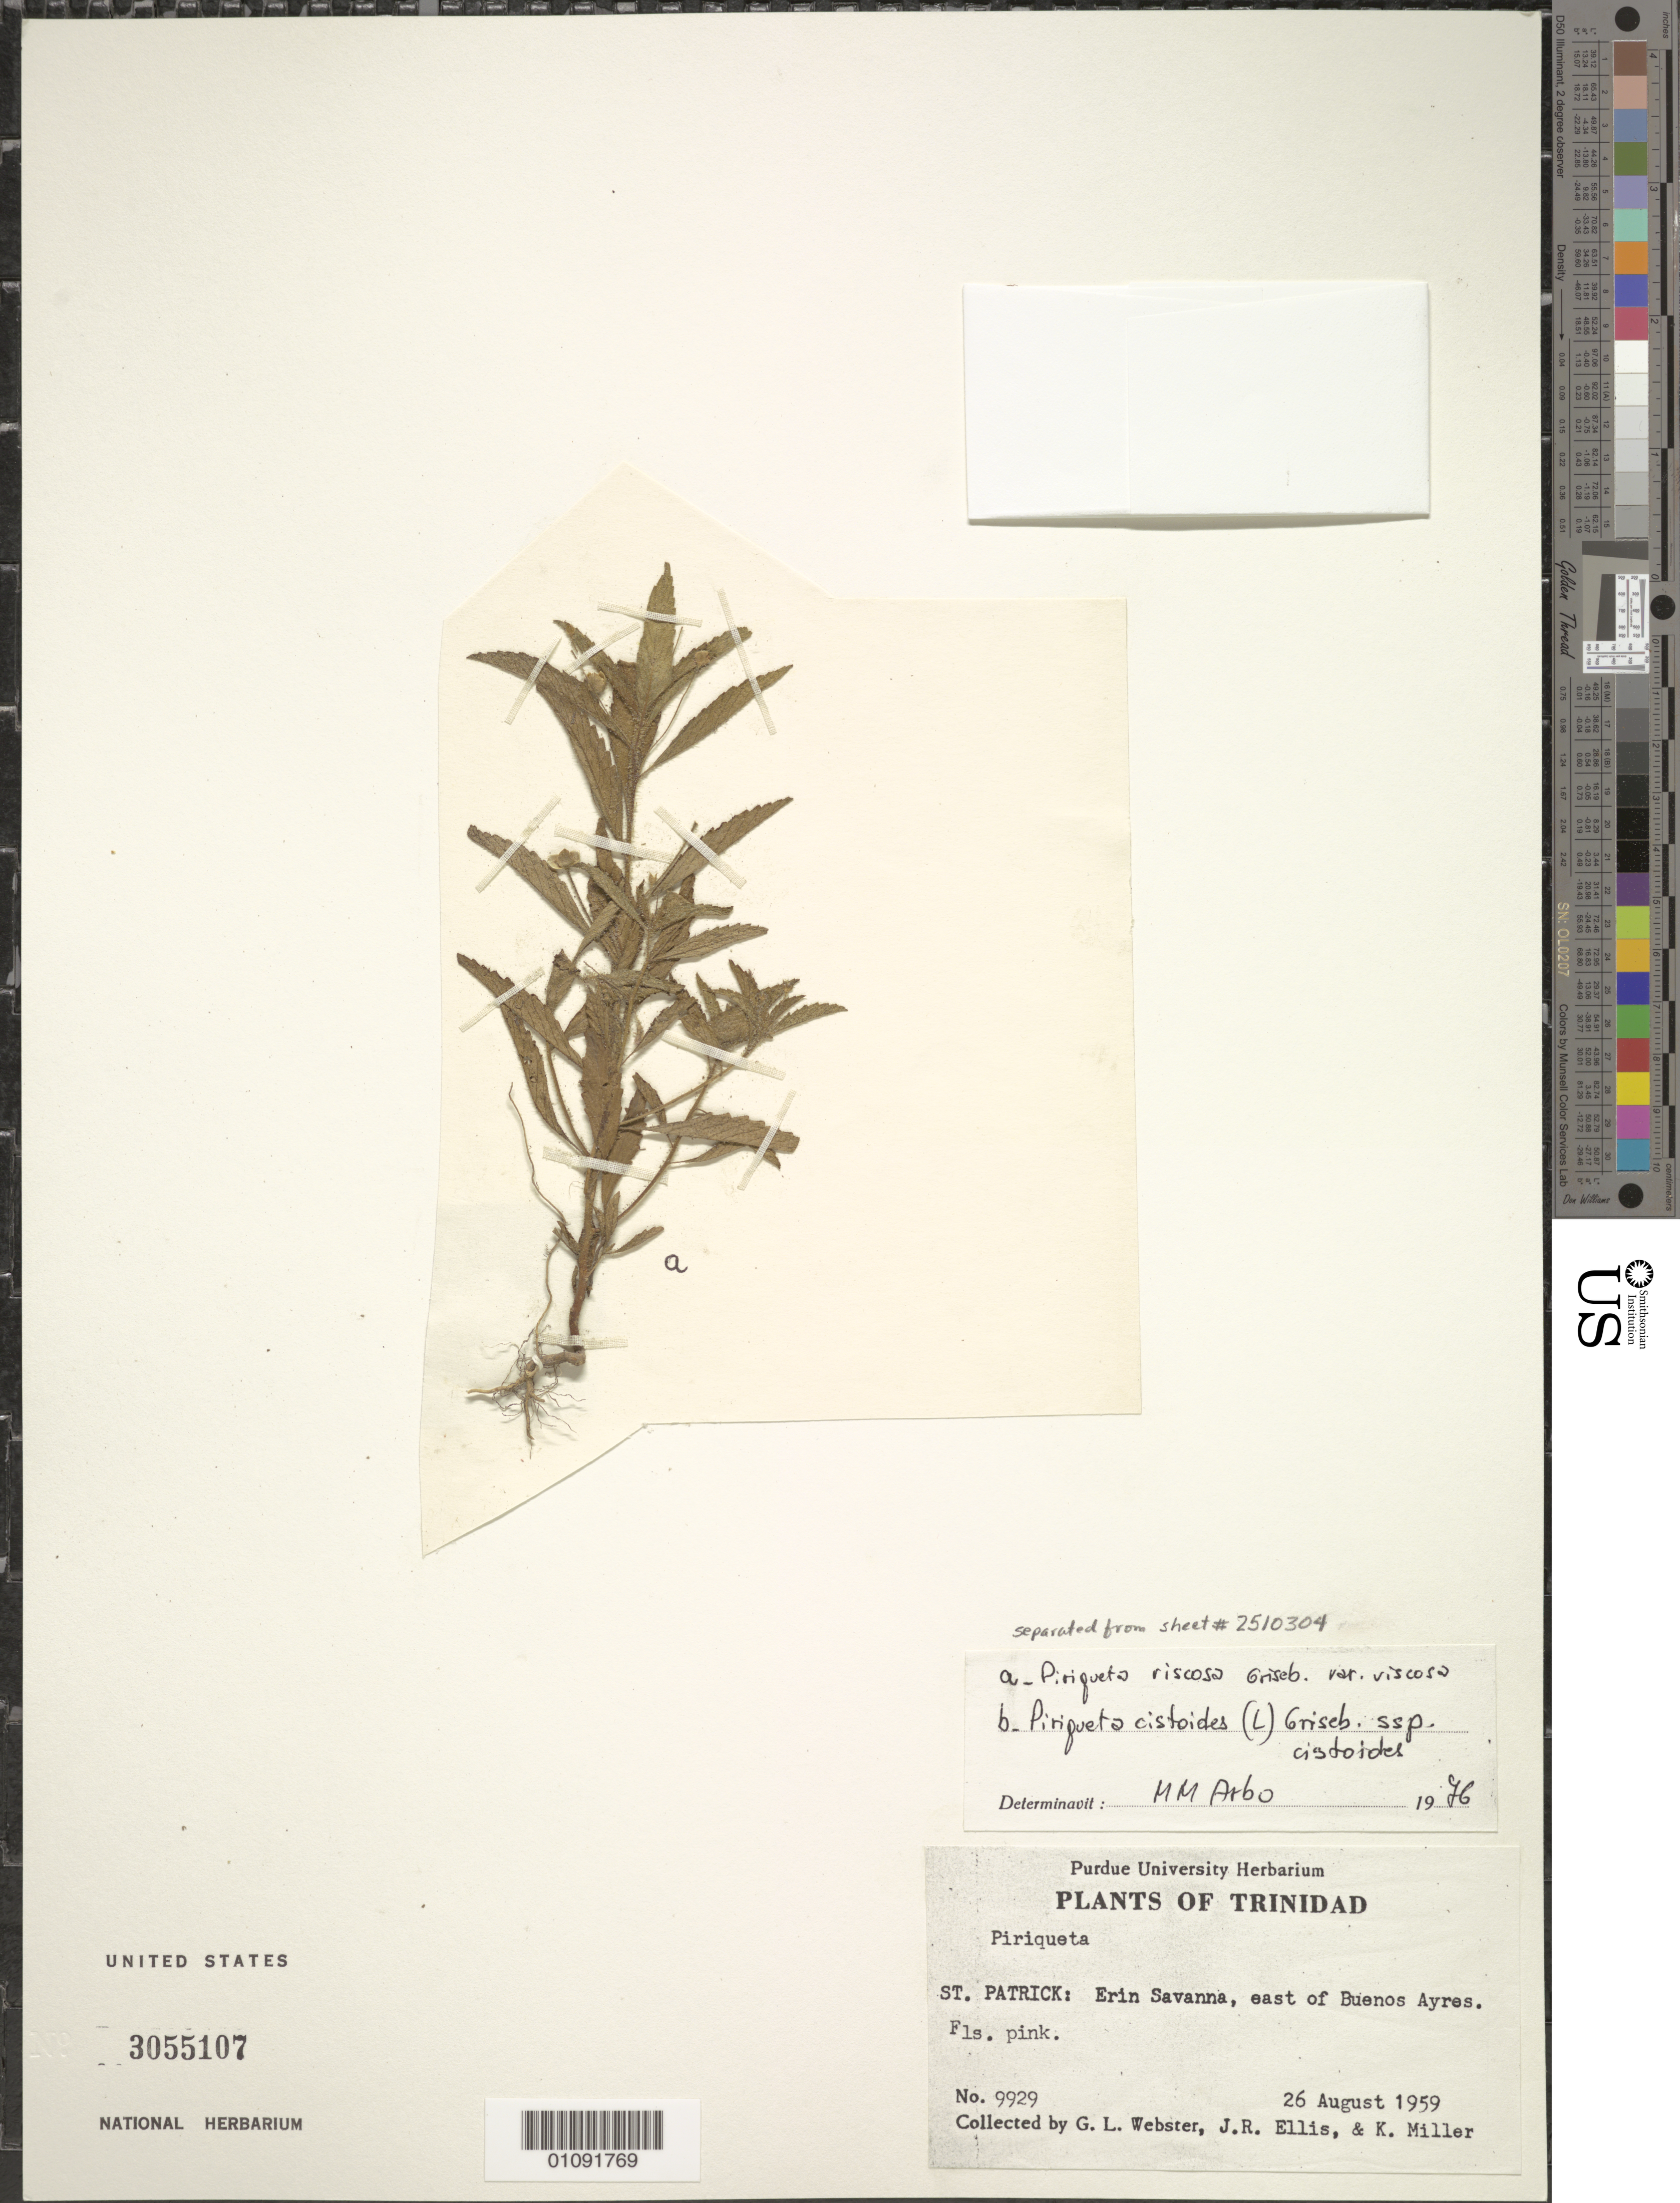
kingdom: Plantae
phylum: Tracheophyta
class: Magnoliopsida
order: Malpighiales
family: Turneraceae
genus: Piriqueta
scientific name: Piriqueta viscosa subsp. viscosa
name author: Griseb.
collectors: G. L. Webster, J. Ellis & K. Miller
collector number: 9929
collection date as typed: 26 Aug 1959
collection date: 1959-08-26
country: Trinidad and Tobago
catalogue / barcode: US 3055107